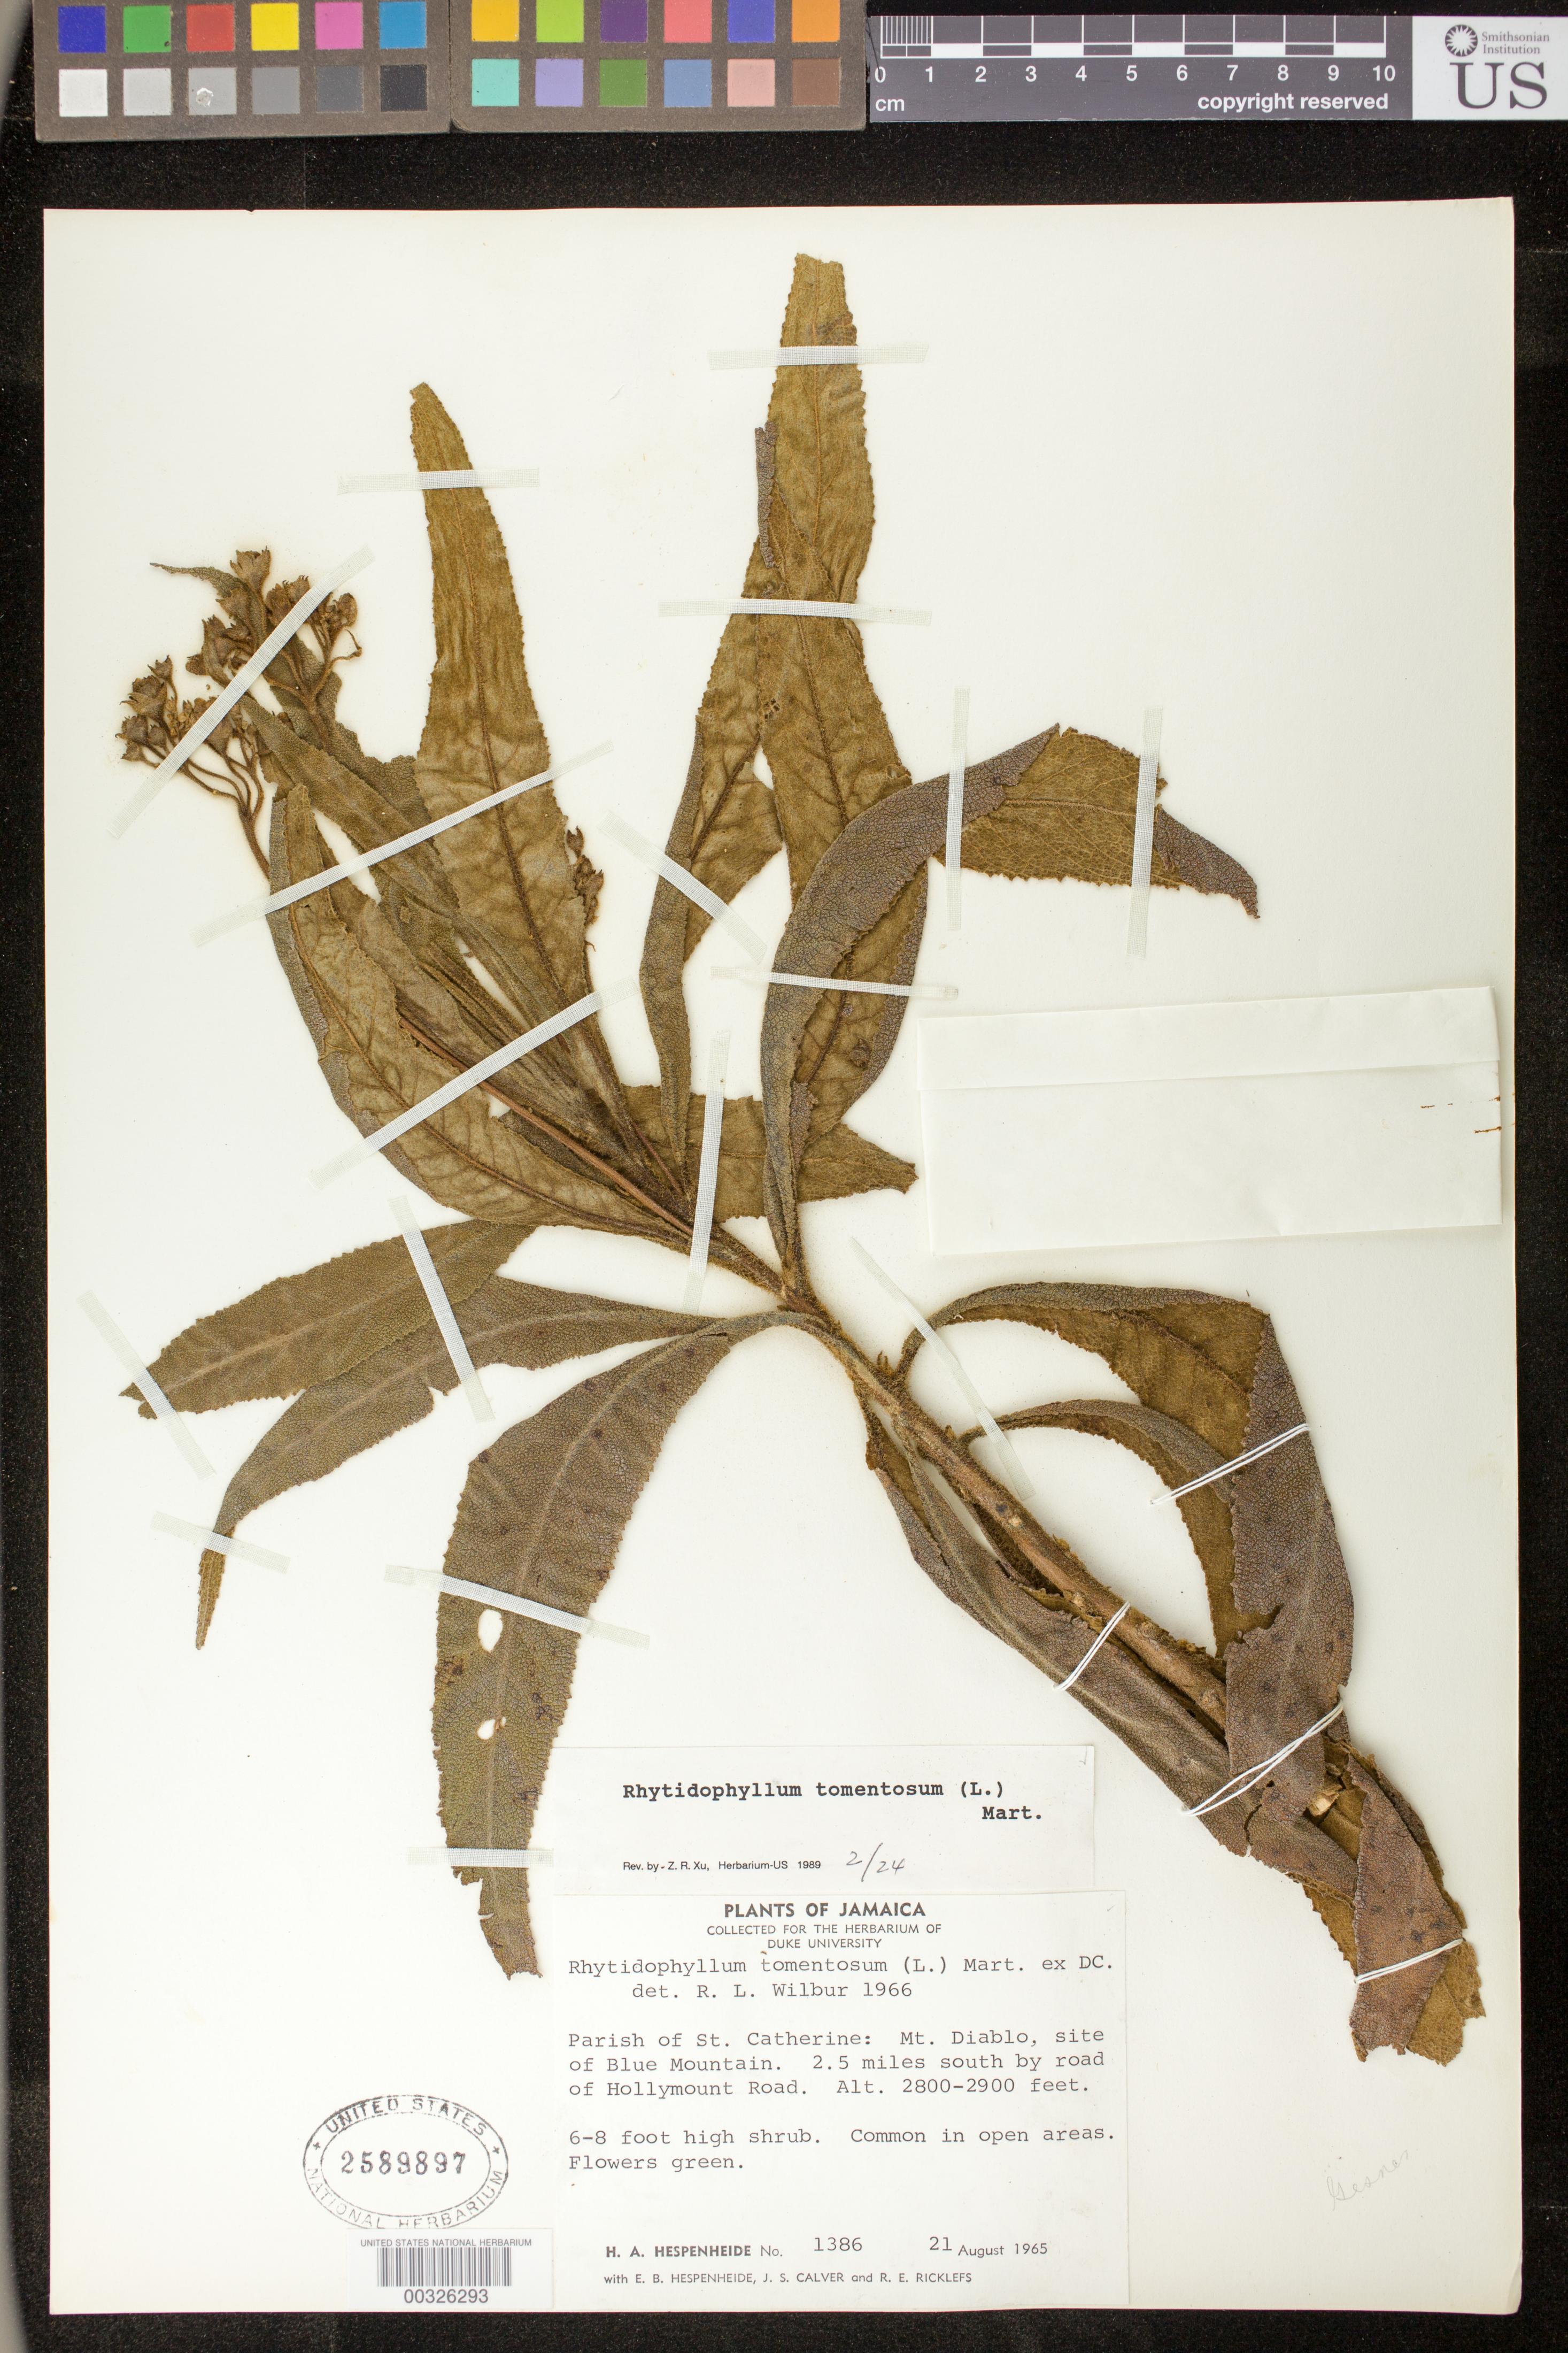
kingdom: Plantae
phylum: Tracheophyta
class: Magnoliopsida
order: Lamiales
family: Gesneriaceae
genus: Rhytidophyllum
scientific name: Rhytidophyllum tomentosum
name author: (L.) Mart.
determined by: Skog, Laurence E.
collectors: H. A. Hespenheide, E. Hespenheide, J. Calver & R. Ricklefs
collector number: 1386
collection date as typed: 21 Aug 1965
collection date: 1965-08-21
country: Jamaica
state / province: Saint Catherine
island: Jamaica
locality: Mt. Diablo, site of Blue Mountain, 2.5 miles S by road of Hollymount Road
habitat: Common in open areas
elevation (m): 853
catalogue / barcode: US 2589897